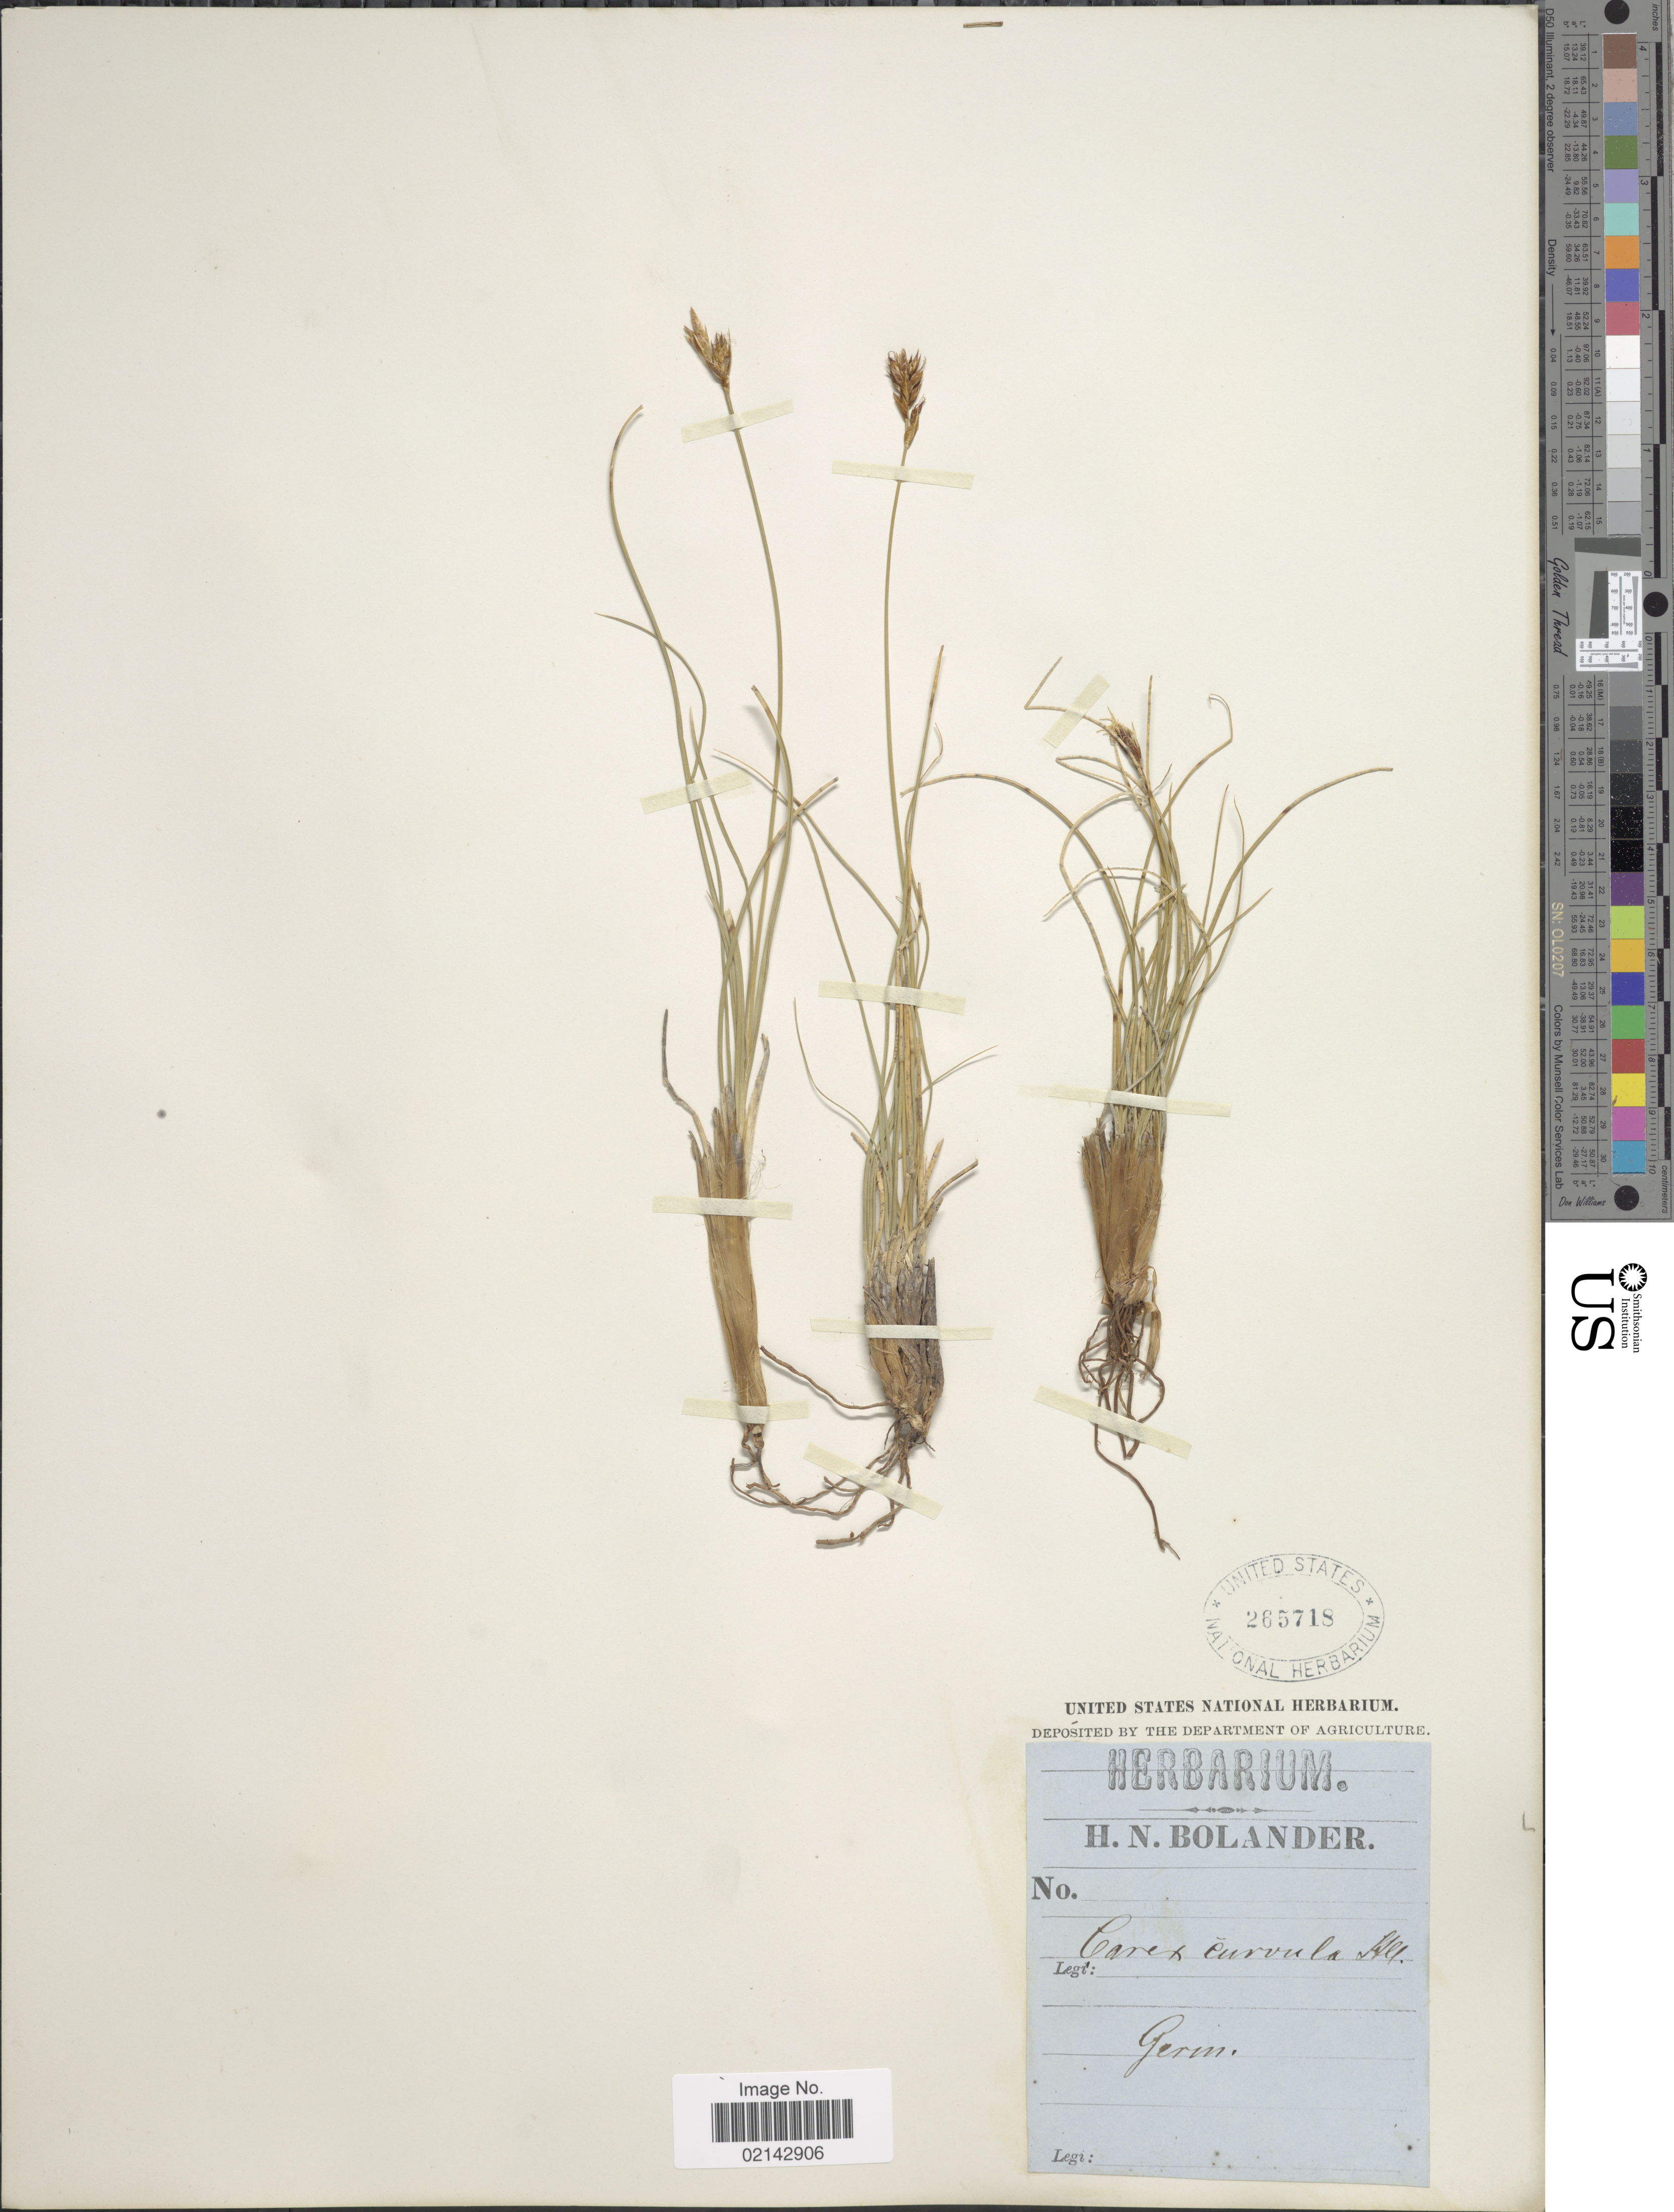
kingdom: Plantae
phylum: Tracheophyta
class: Liliopsida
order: Poales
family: Cyperaceae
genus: Carex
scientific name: Carex curvula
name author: All.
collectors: H. N. Bolander (herbarium)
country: Germany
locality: Germ.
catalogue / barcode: US 265718